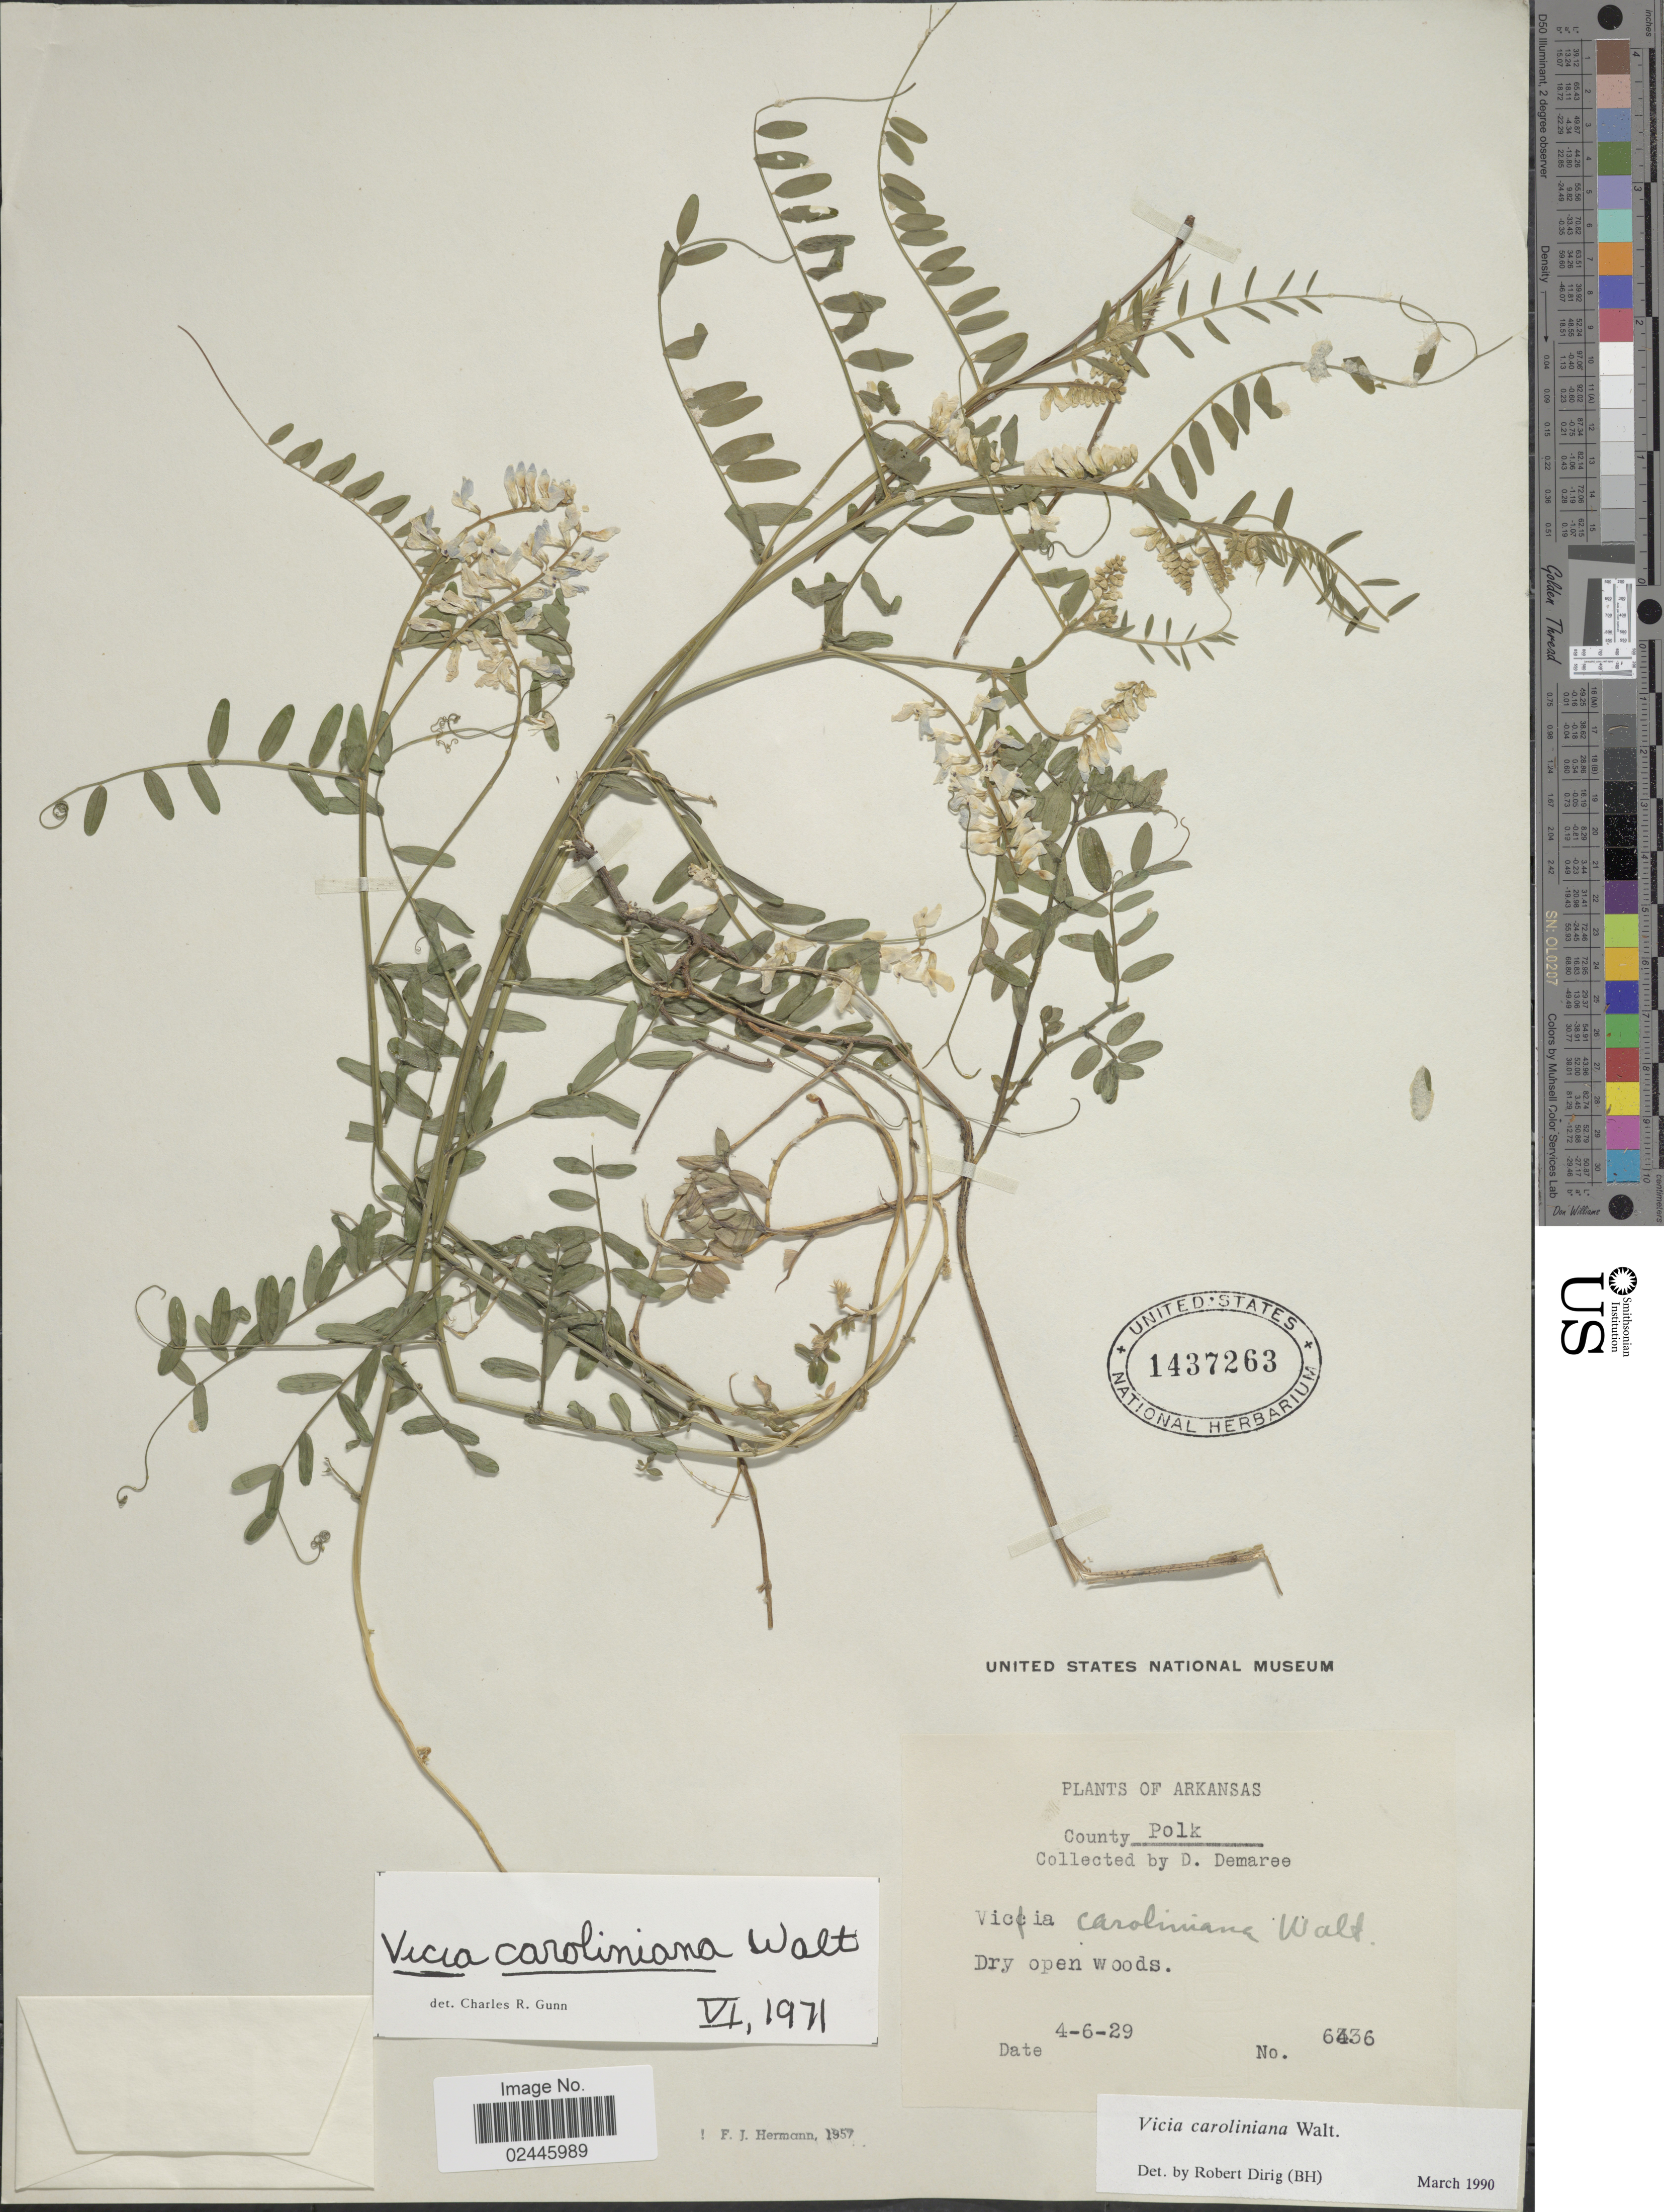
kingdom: Plantae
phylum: Tracheophyta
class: Magnoliopsida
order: Fabales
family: Fabaceae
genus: Vicia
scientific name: Vicia caroliniana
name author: Walter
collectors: D. Demaree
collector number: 6436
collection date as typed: Transcribed d/m/y: 6/4/29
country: United States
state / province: Arkansas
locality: County Polk, dry open woods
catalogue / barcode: US 1437263